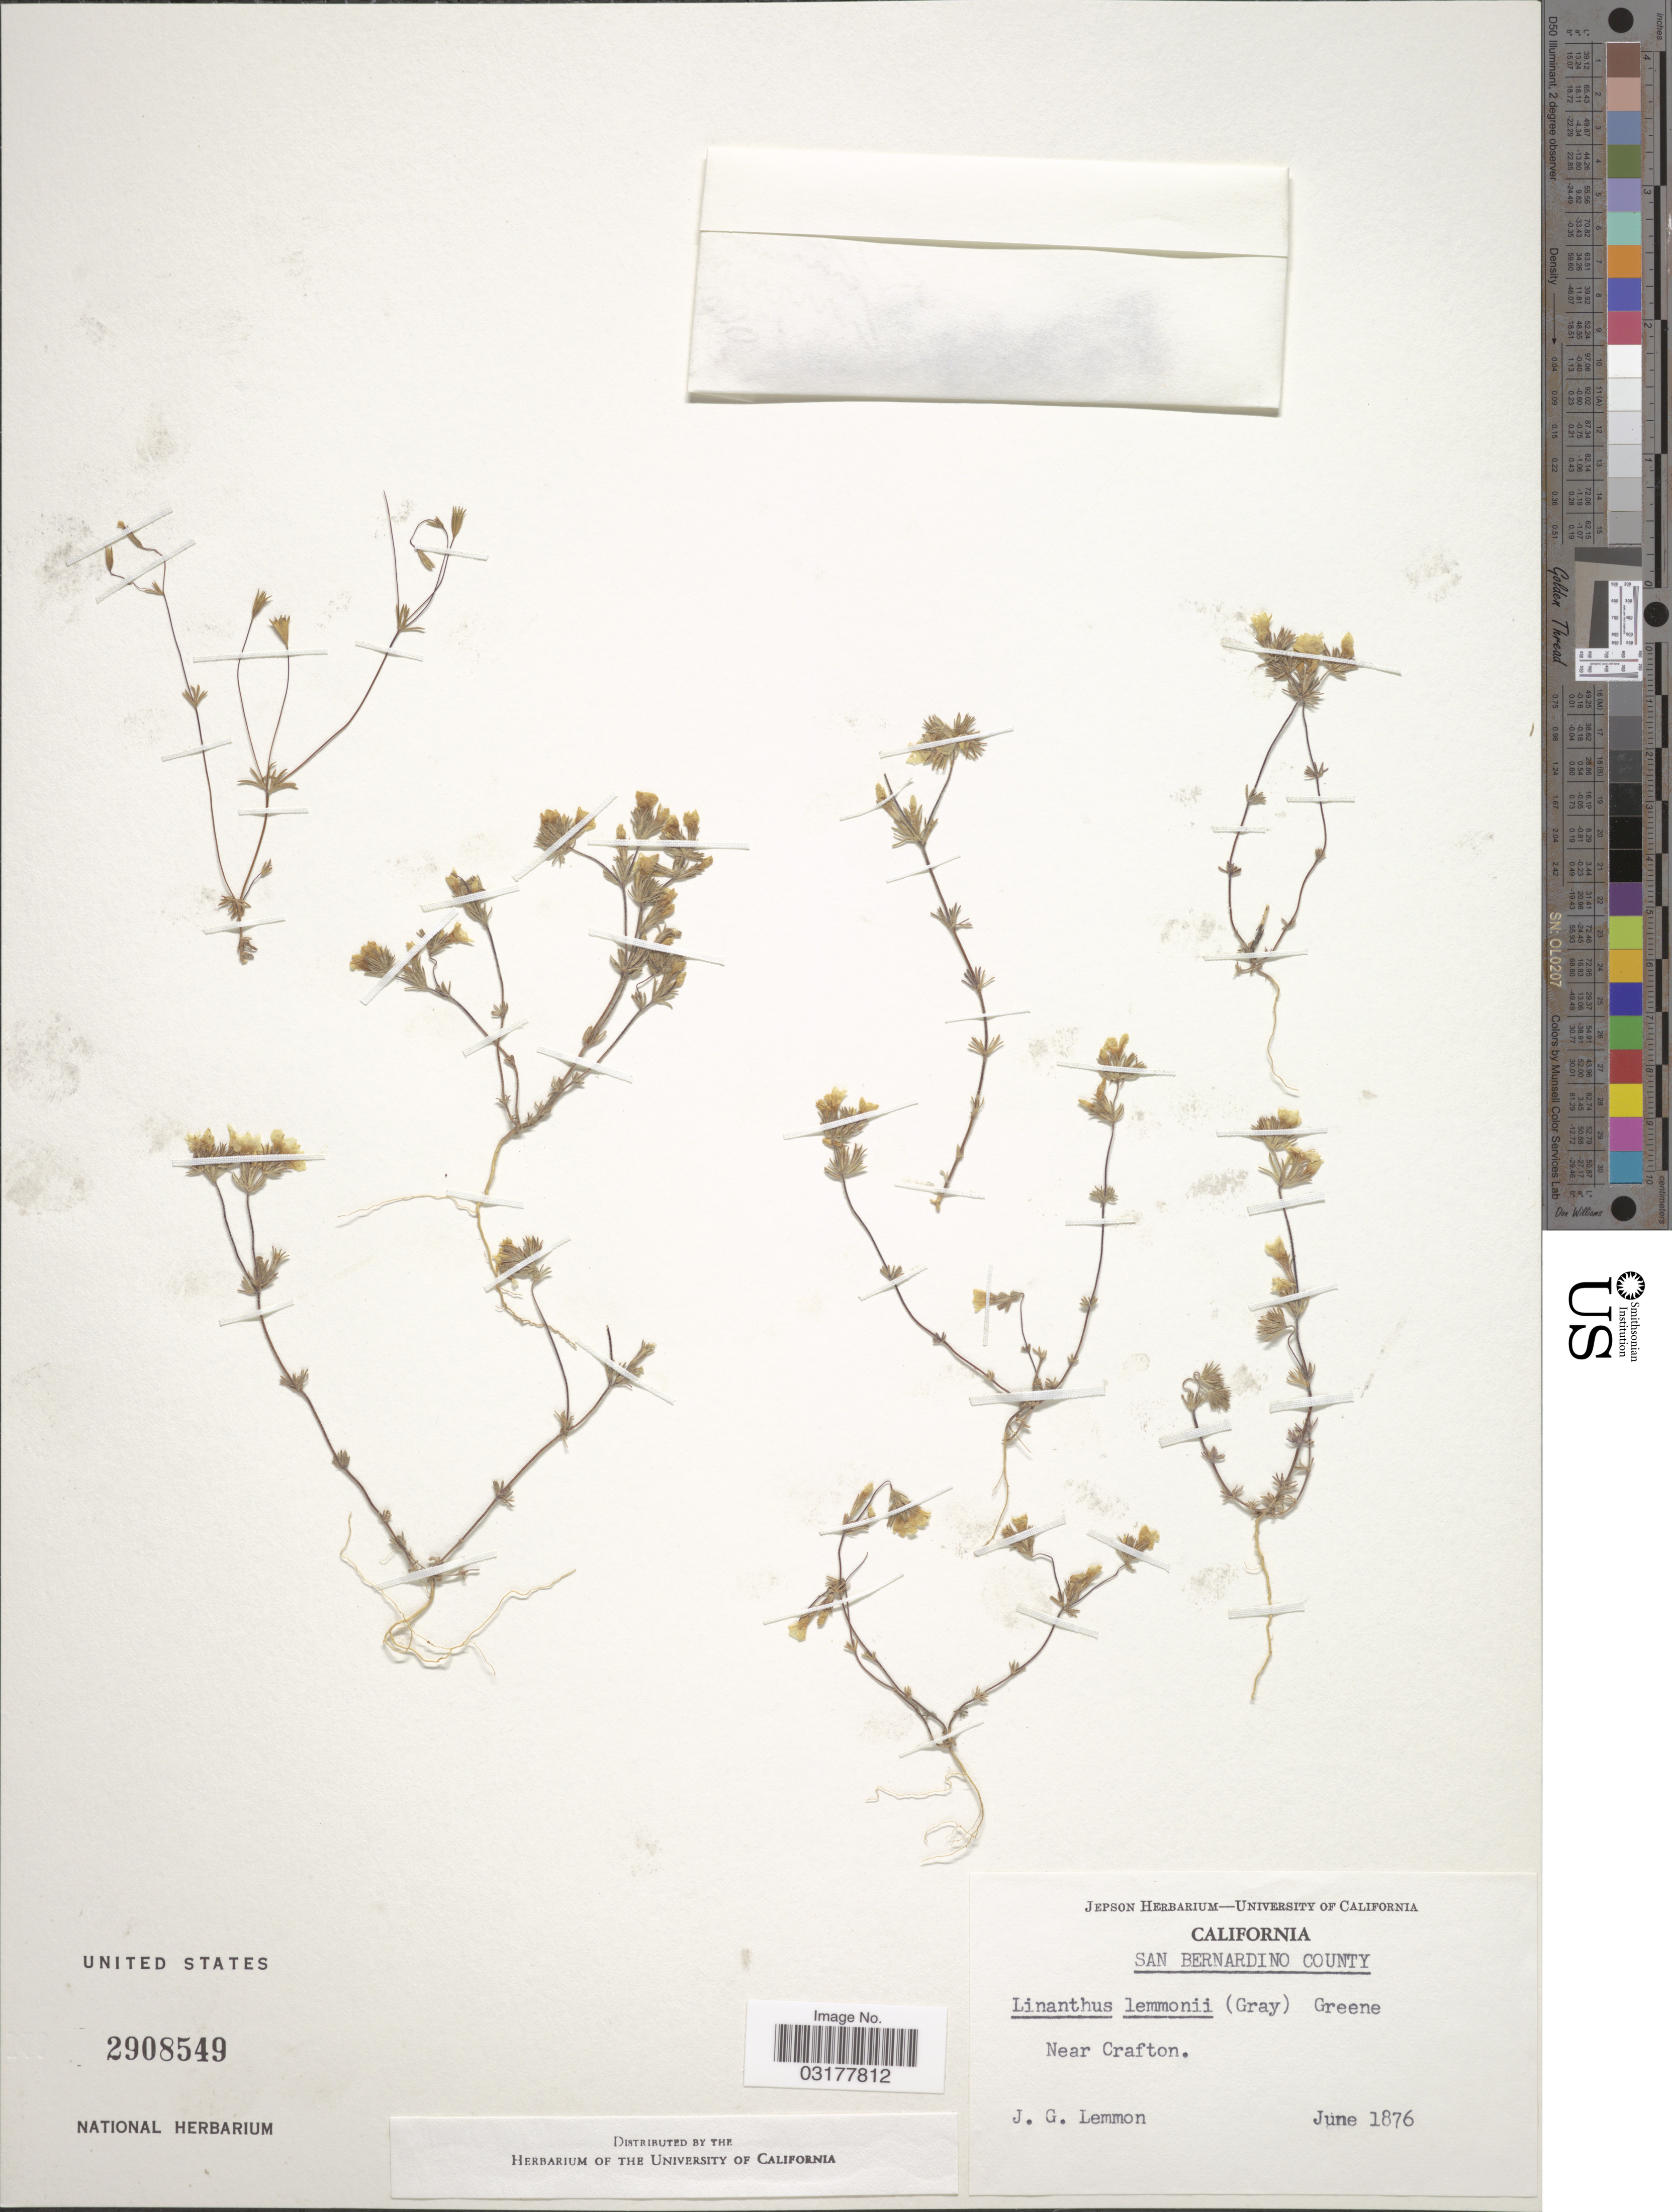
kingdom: Plantae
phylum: Tracheophyta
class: Magnoliopsida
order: Ericales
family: Polemoniaceae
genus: Leptosiphon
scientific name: Leptosiphon lemmonii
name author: (A. Gray) J.M. Porter & L.A. Johnson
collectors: J. Lemmon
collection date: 1876-06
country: United States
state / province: California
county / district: San Bernardino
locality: San Bernardino County. Near Crafton.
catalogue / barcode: US 2908549